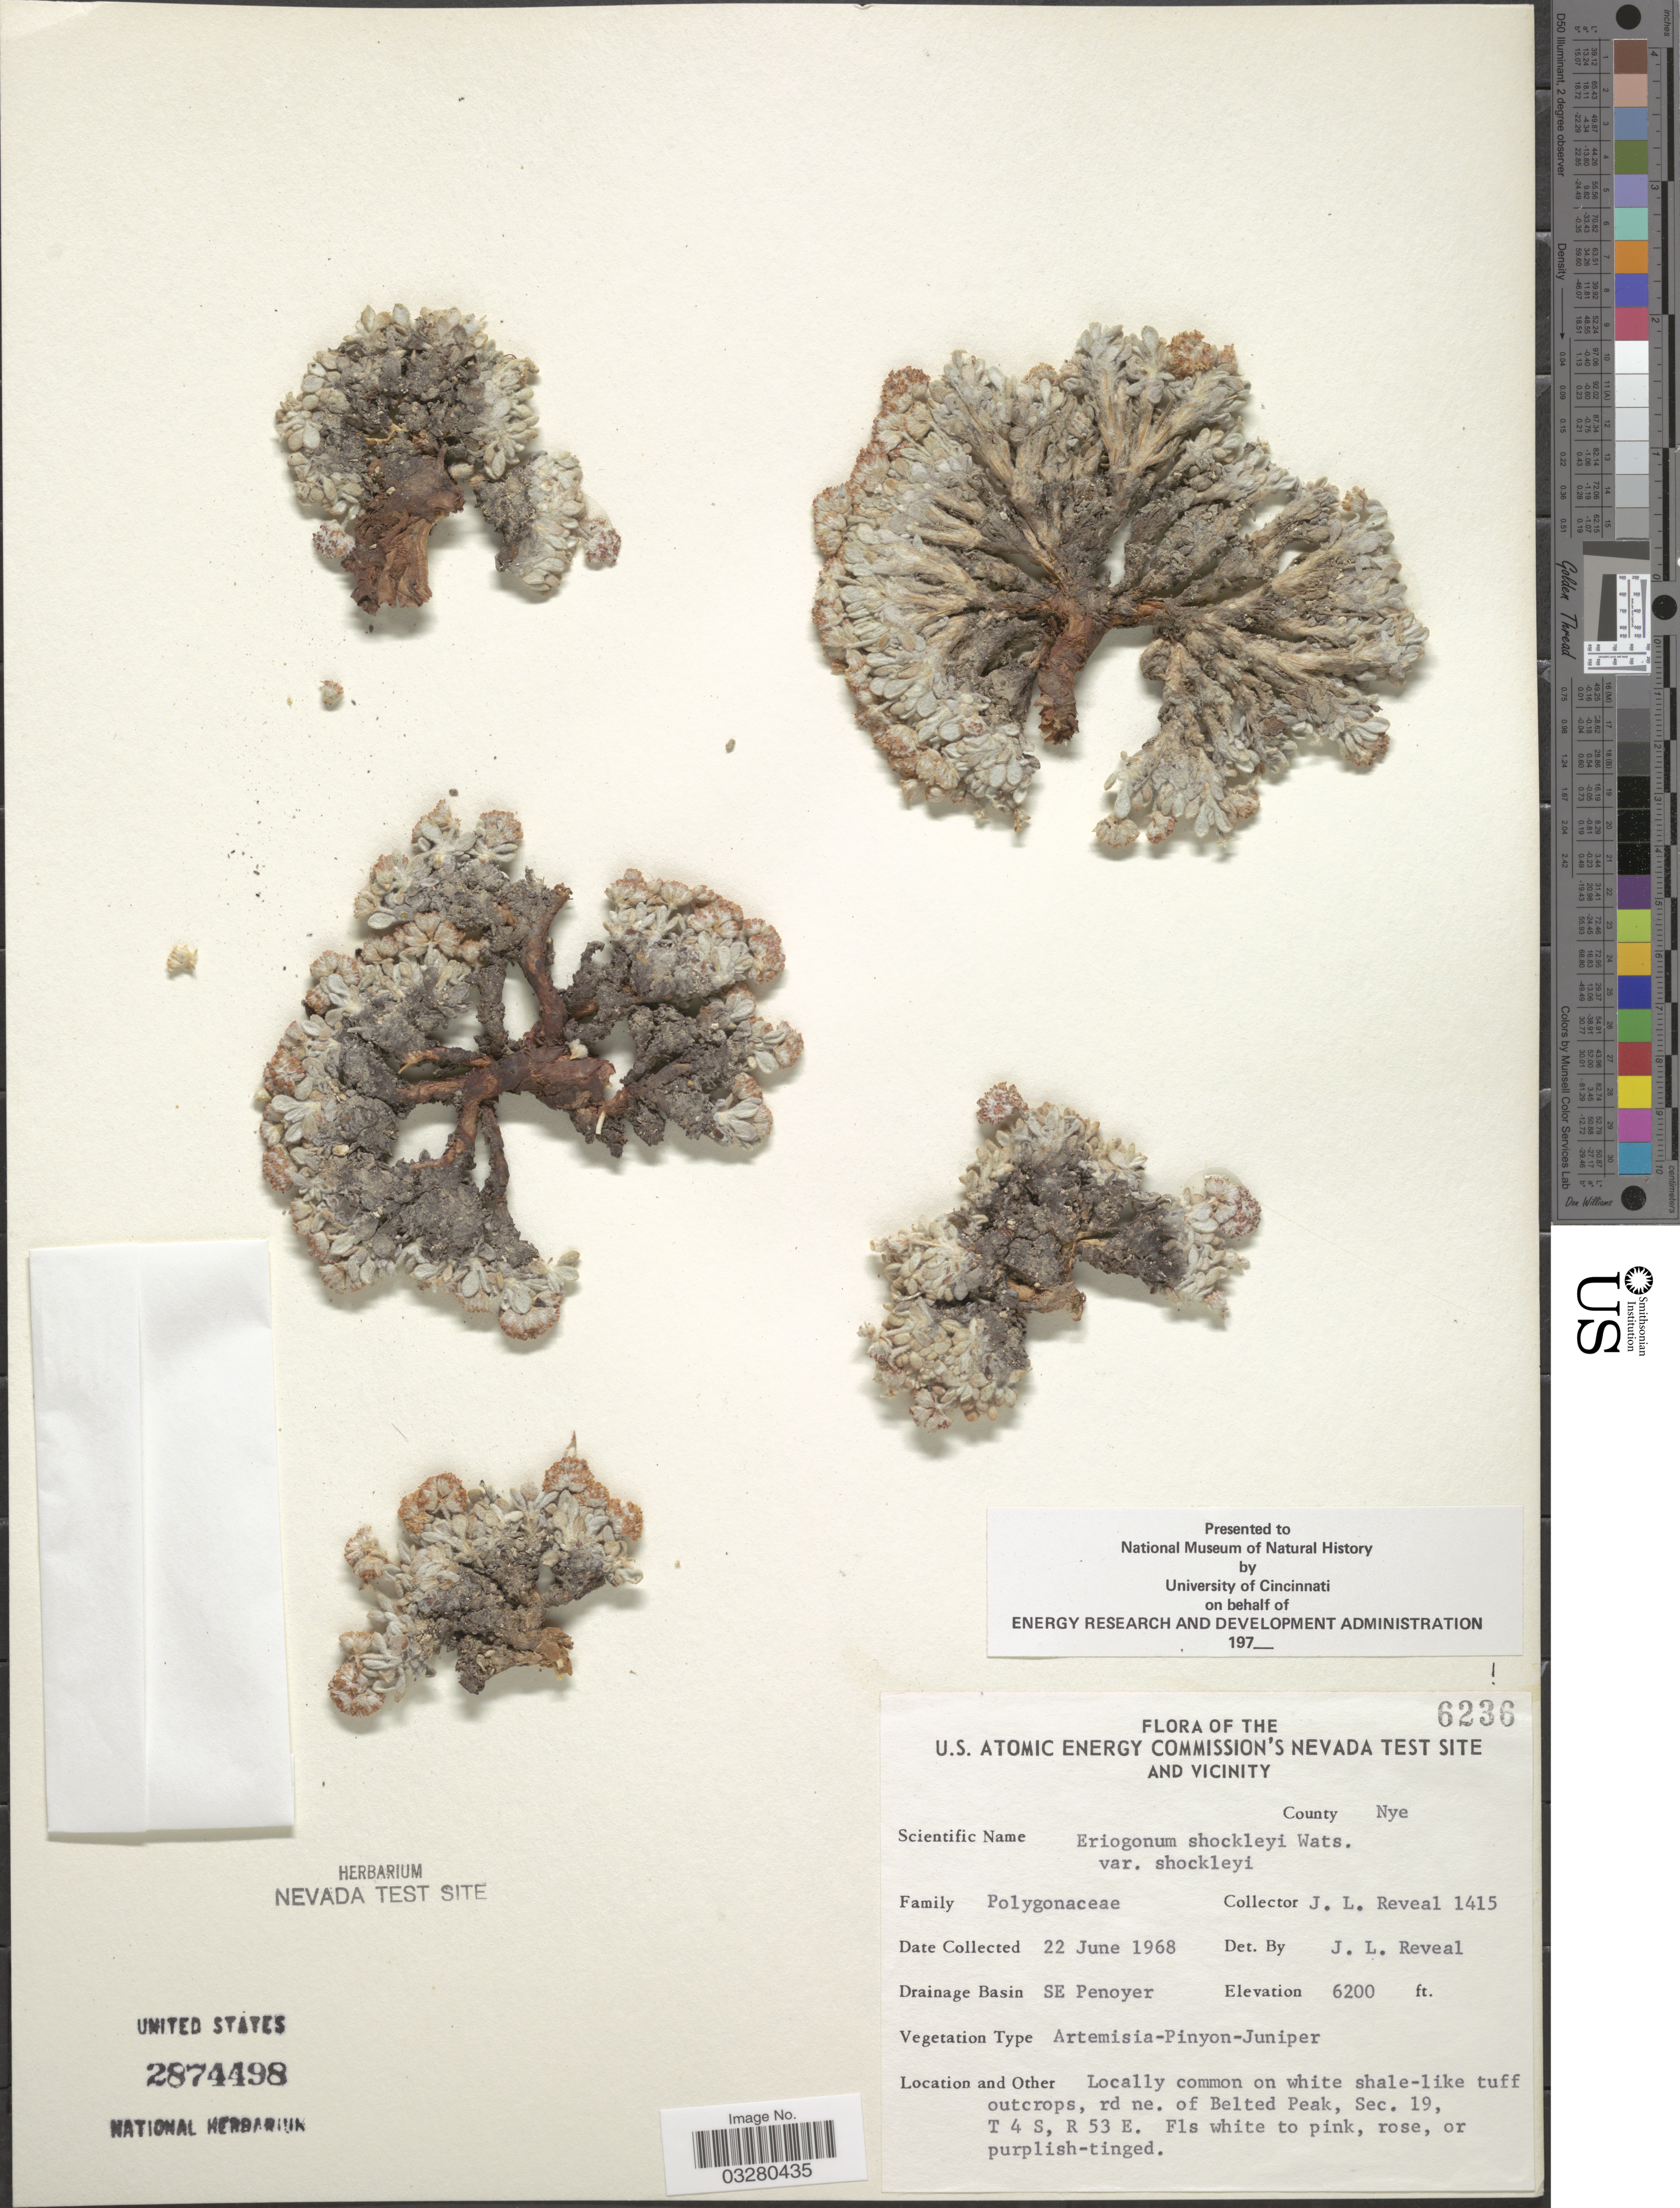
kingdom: Plantae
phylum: Tracheophyta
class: Magnoliopsida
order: Caryophyllales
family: Polygonaceae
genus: Eriogonum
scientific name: Eriogonum shockleyi var. shockleyi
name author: S. Watson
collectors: J. L. Reveal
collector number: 1415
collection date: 1968-06-22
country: United States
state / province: Nevada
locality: U.S. Atomic Energy Commission's Nevada Test Site and Vicinity. County Nye. Drainage Basin SE Penoyer. Rd ne. of Belted Peak, Sec. 19, T 4 S, R 53 E.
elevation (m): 1890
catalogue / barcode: US 2874498